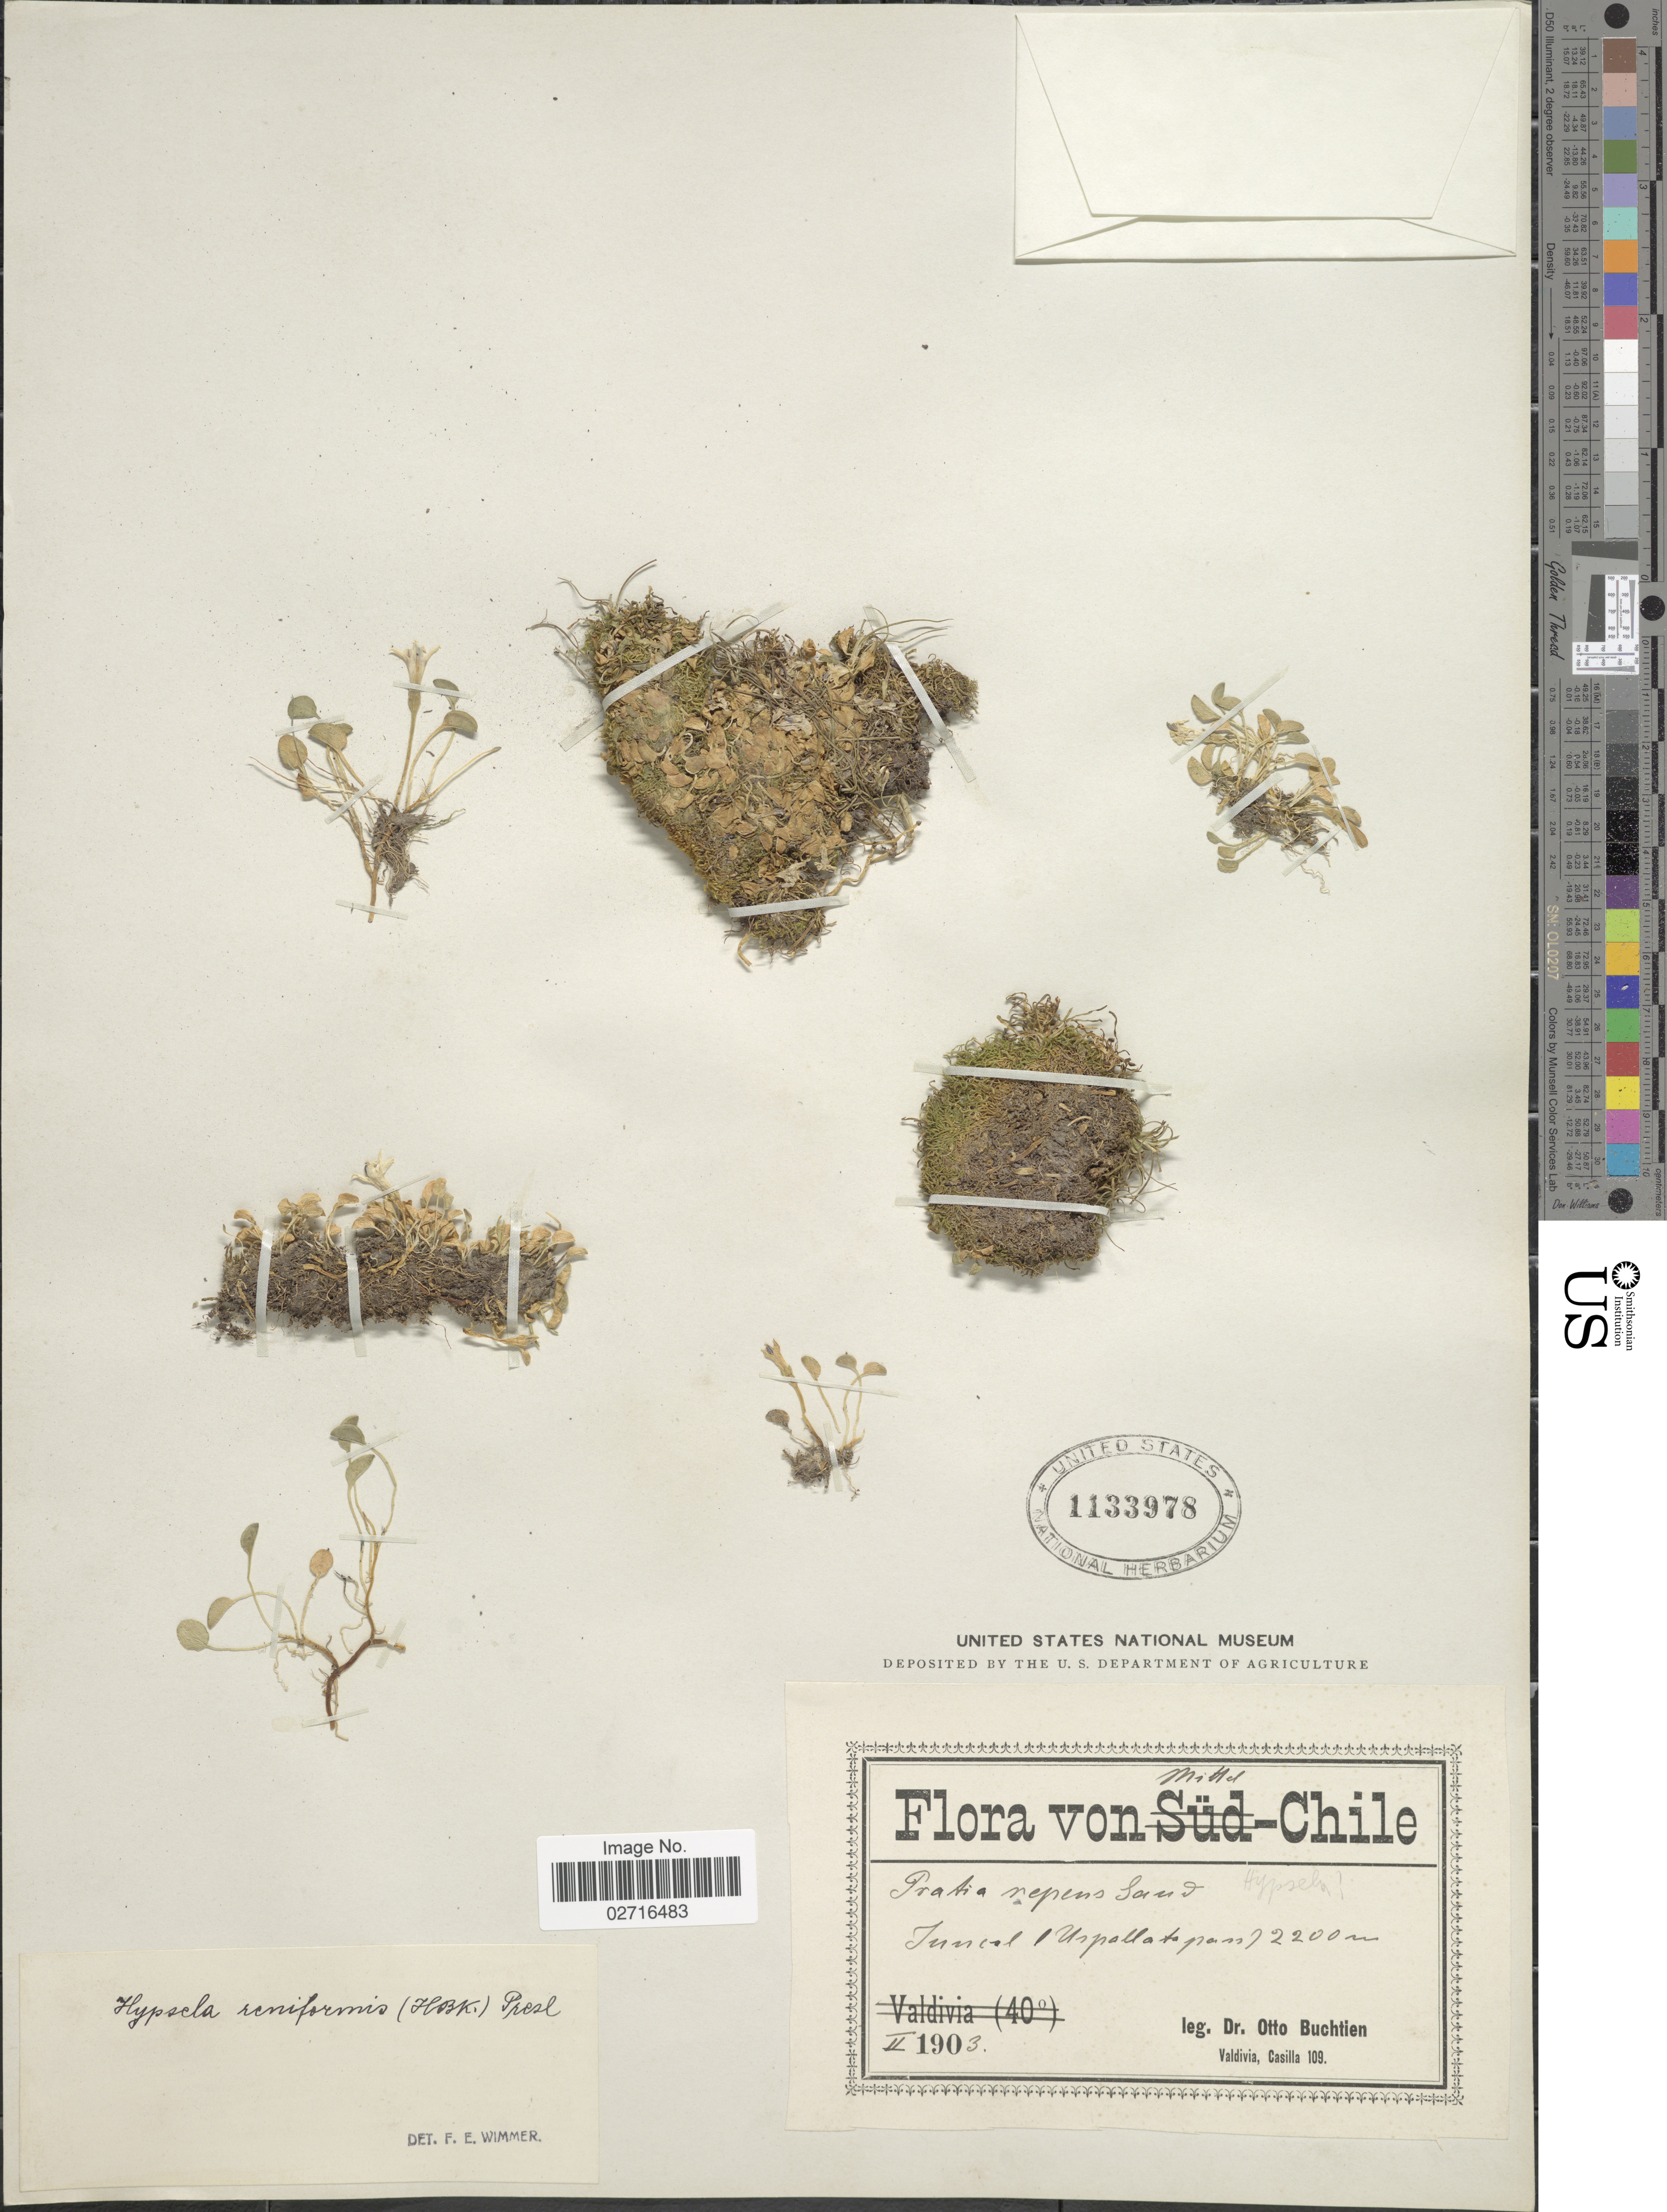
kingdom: Plantae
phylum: Tracheophyta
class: Magnoliopsida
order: Asterales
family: Campanulaceae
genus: Hypsela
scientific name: Hypsela reniformis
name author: (Kunth) C. Presl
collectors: O. Buchtien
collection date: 1903-02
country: Chile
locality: Mittel-Chile, Juncal (Uspallata pass)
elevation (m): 2200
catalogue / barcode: US 1133978